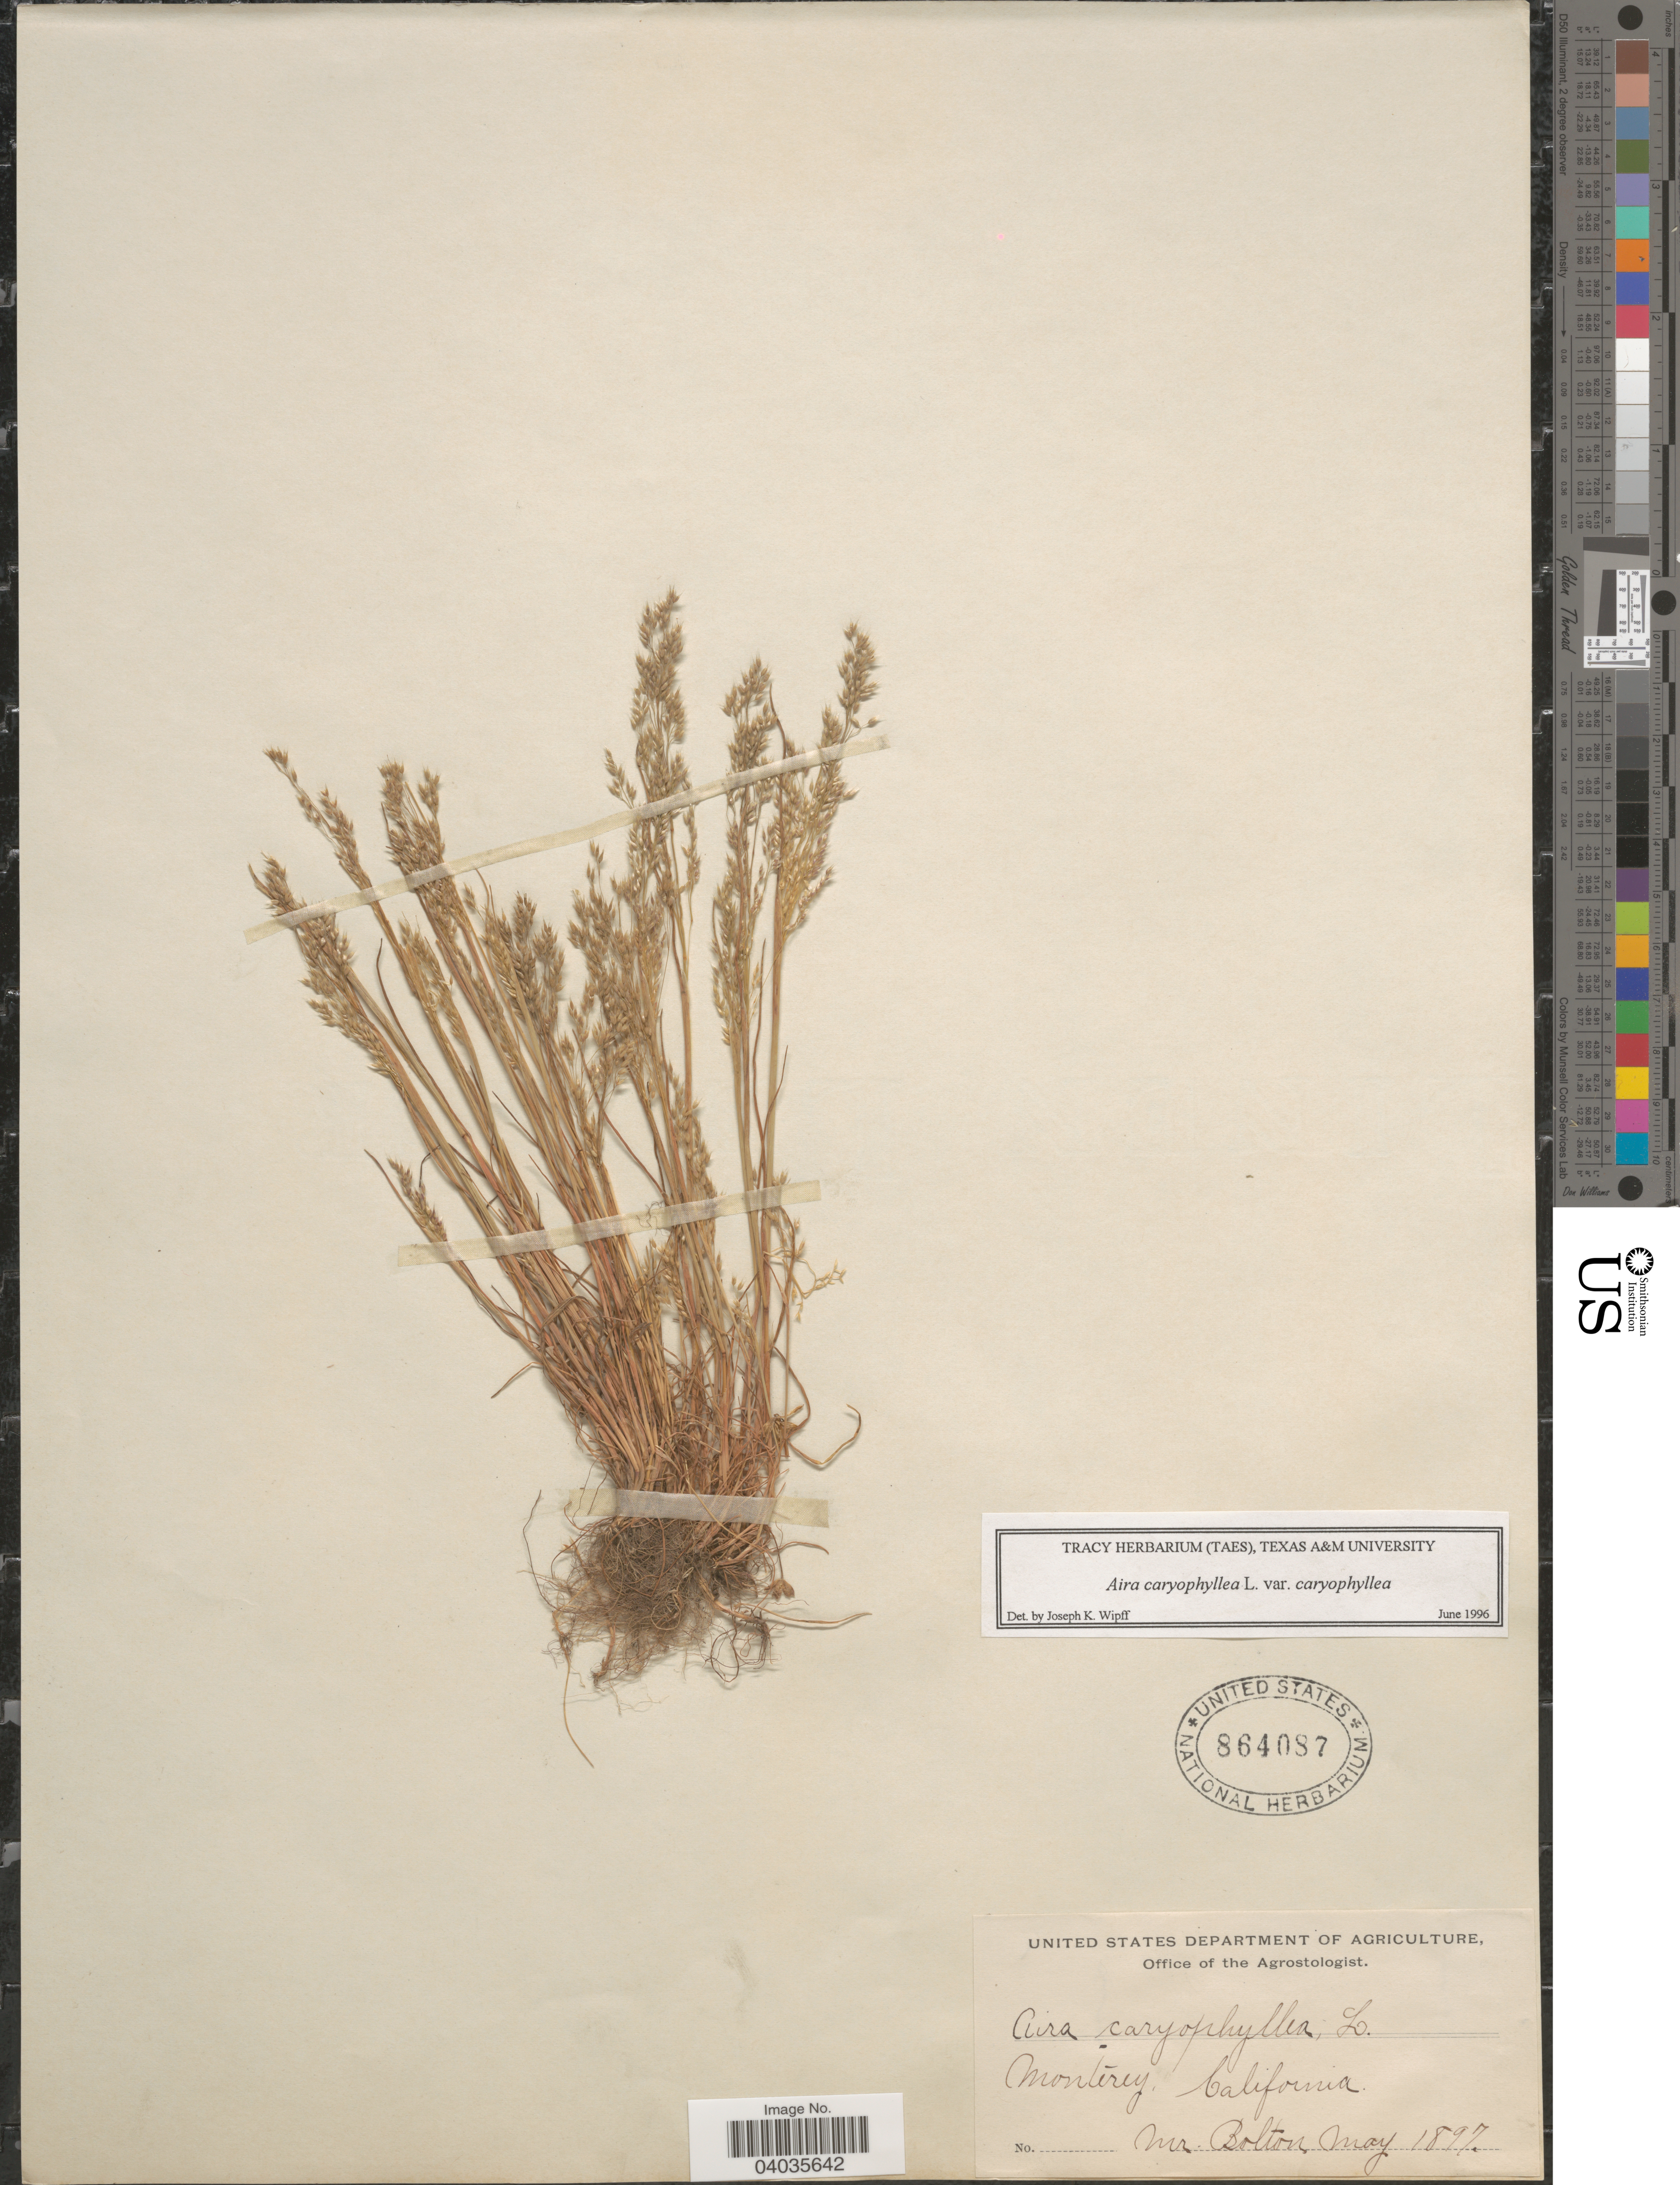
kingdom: Plantae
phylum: Tracheophyta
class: Liliopsida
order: Poales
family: Poaceae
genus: Aira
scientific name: Aira caryophyllea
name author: L.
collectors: Bolton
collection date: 1897-05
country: United States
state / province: California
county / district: Monterey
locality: Monterey.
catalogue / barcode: US 864087